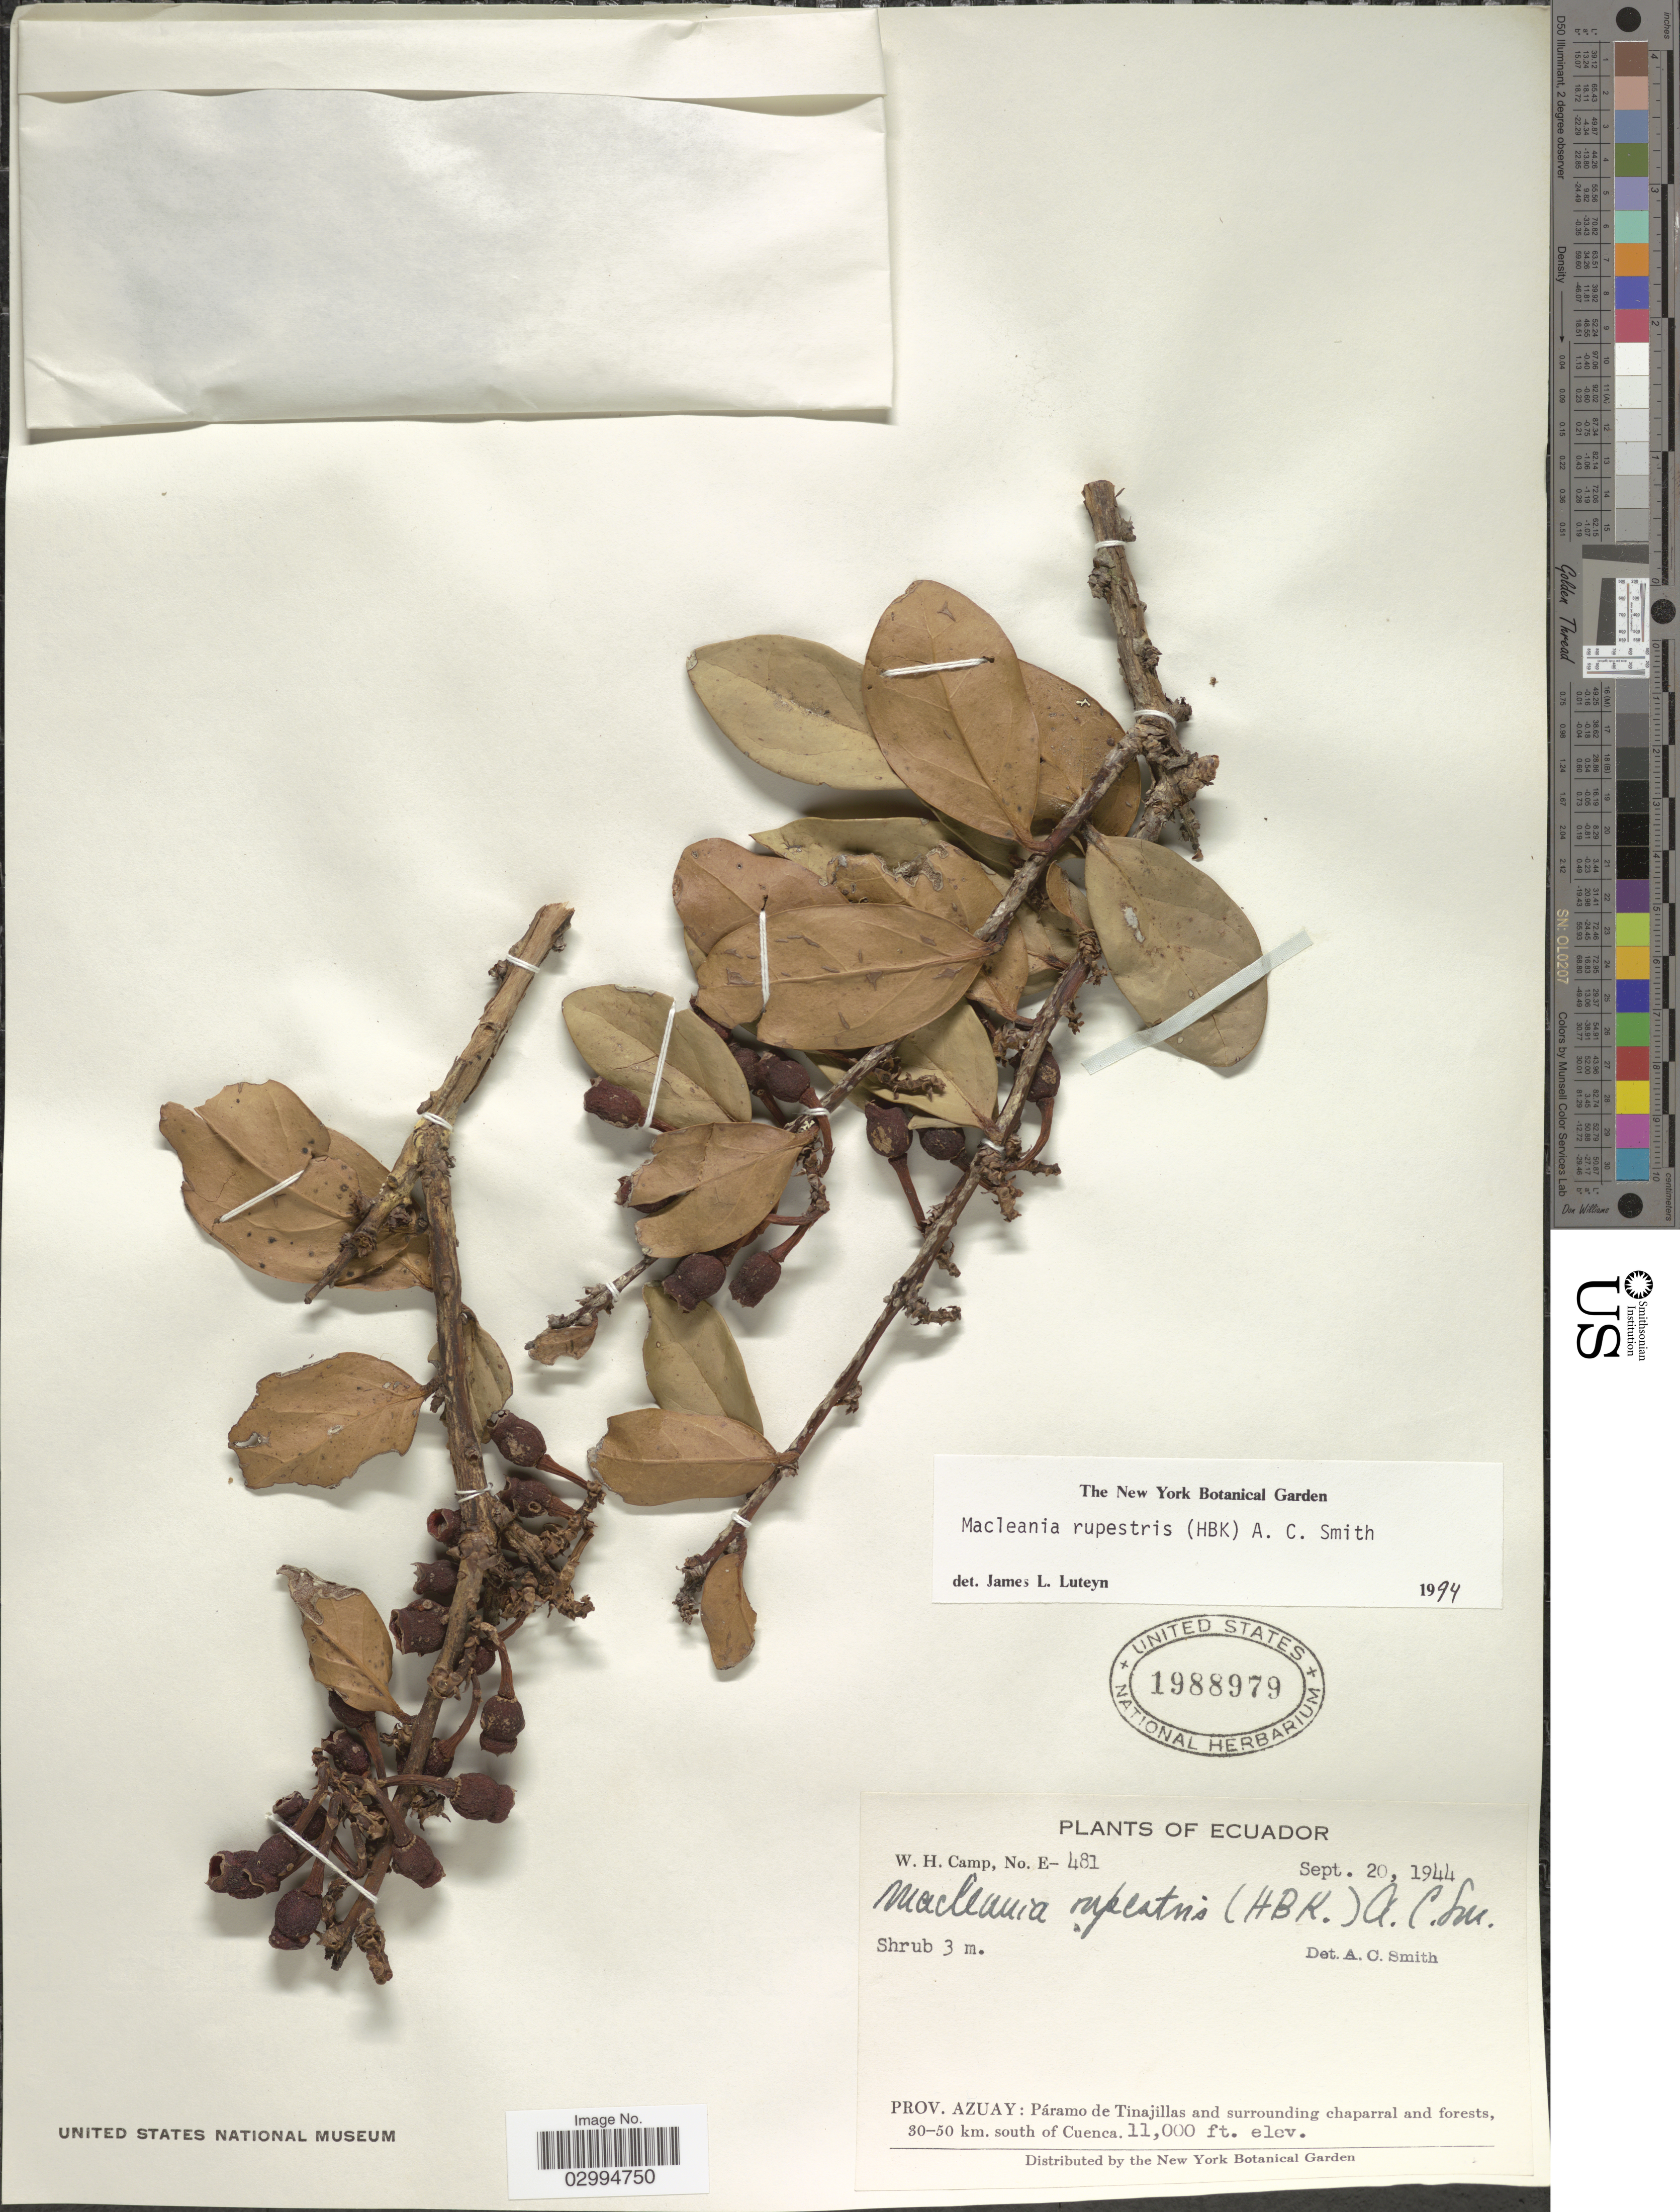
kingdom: Plantae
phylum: Tracheophyta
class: Magnoliopsida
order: Ericales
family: Ericaceae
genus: Macleania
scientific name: Macleania rupestris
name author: (Kunth) A.C. Sm.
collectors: W. H. Camp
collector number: E-481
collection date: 1944-09-20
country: Ecuador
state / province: Azuay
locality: Páramo de Tinajillas and surrounding chaparral and forests, 30-50 km. south of Cuenca.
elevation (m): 3353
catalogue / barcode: US 1988979